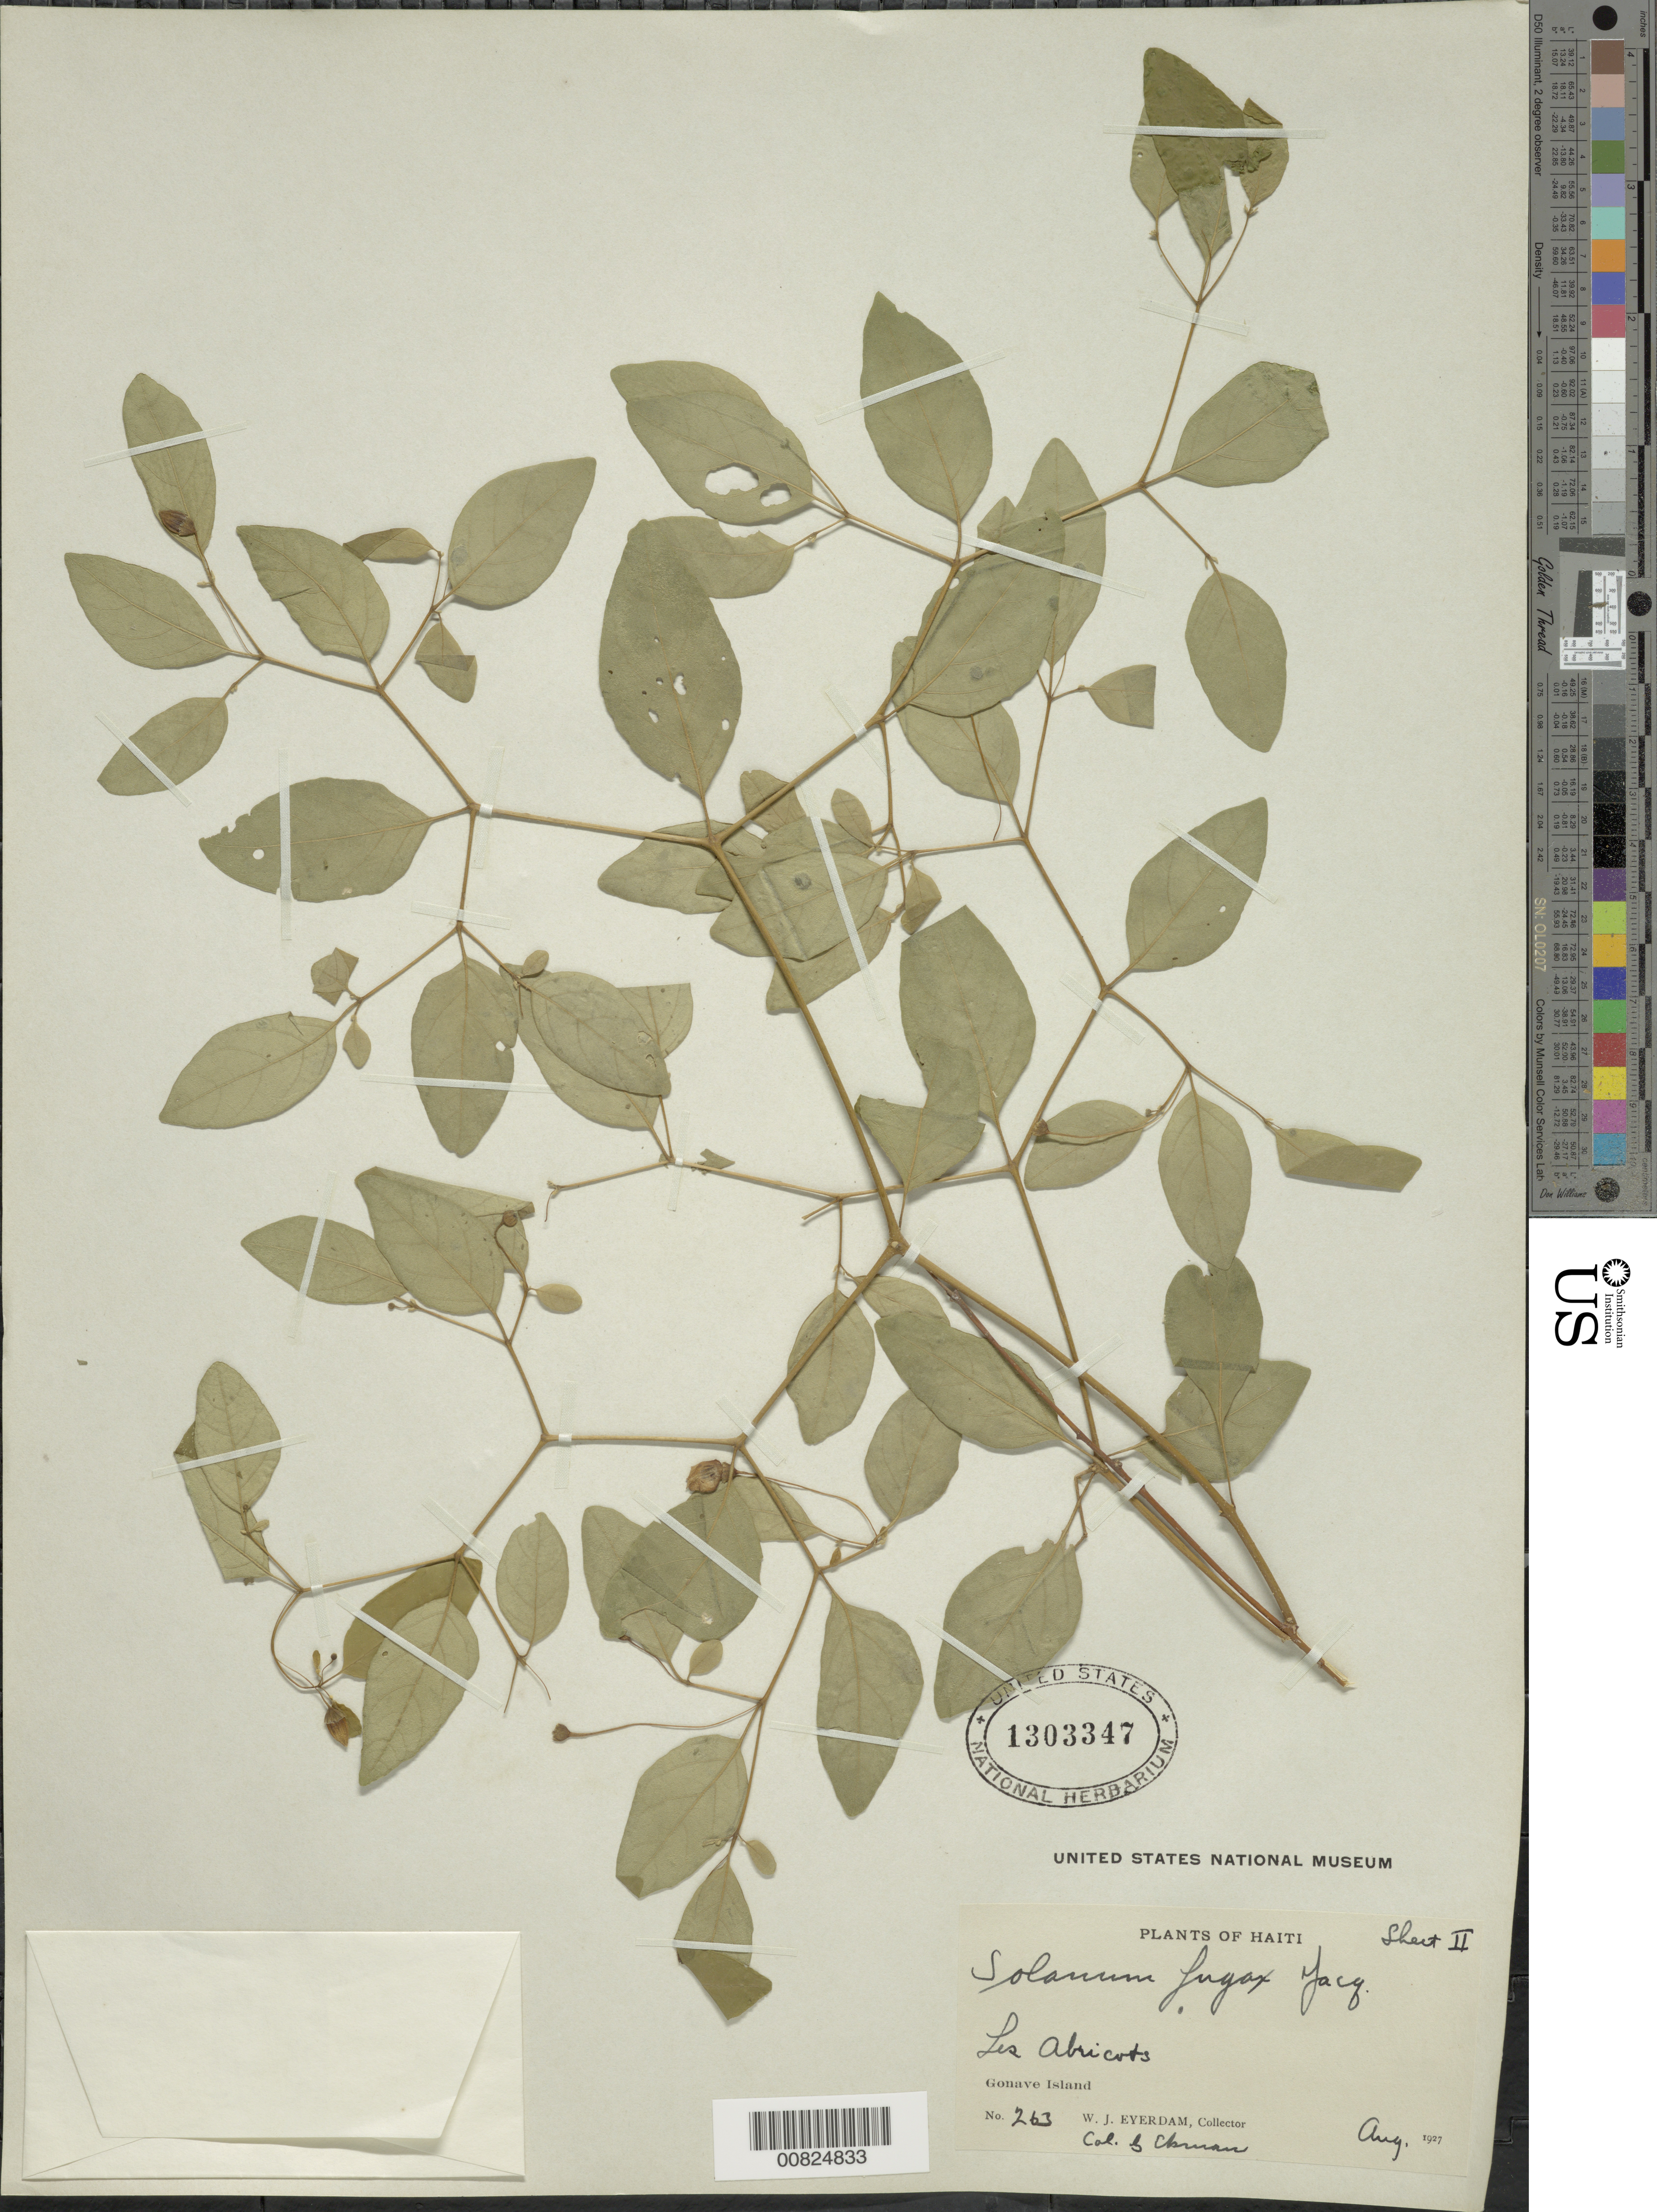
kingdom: Plantae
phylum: Tracheophyta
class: Magnoliopsida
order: Solanales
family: Solanaceae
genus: Lycianthes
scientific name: Lycianthes fugax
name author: (Jacq.) Bitter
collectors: W. J. Eyerdam & E. L. Ekman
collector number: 263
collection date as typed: Aug 1927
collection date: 1927-08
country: Haiti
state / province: Grand'Anse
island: Hispaniola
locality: Les Abricots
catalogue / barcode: US 1303347